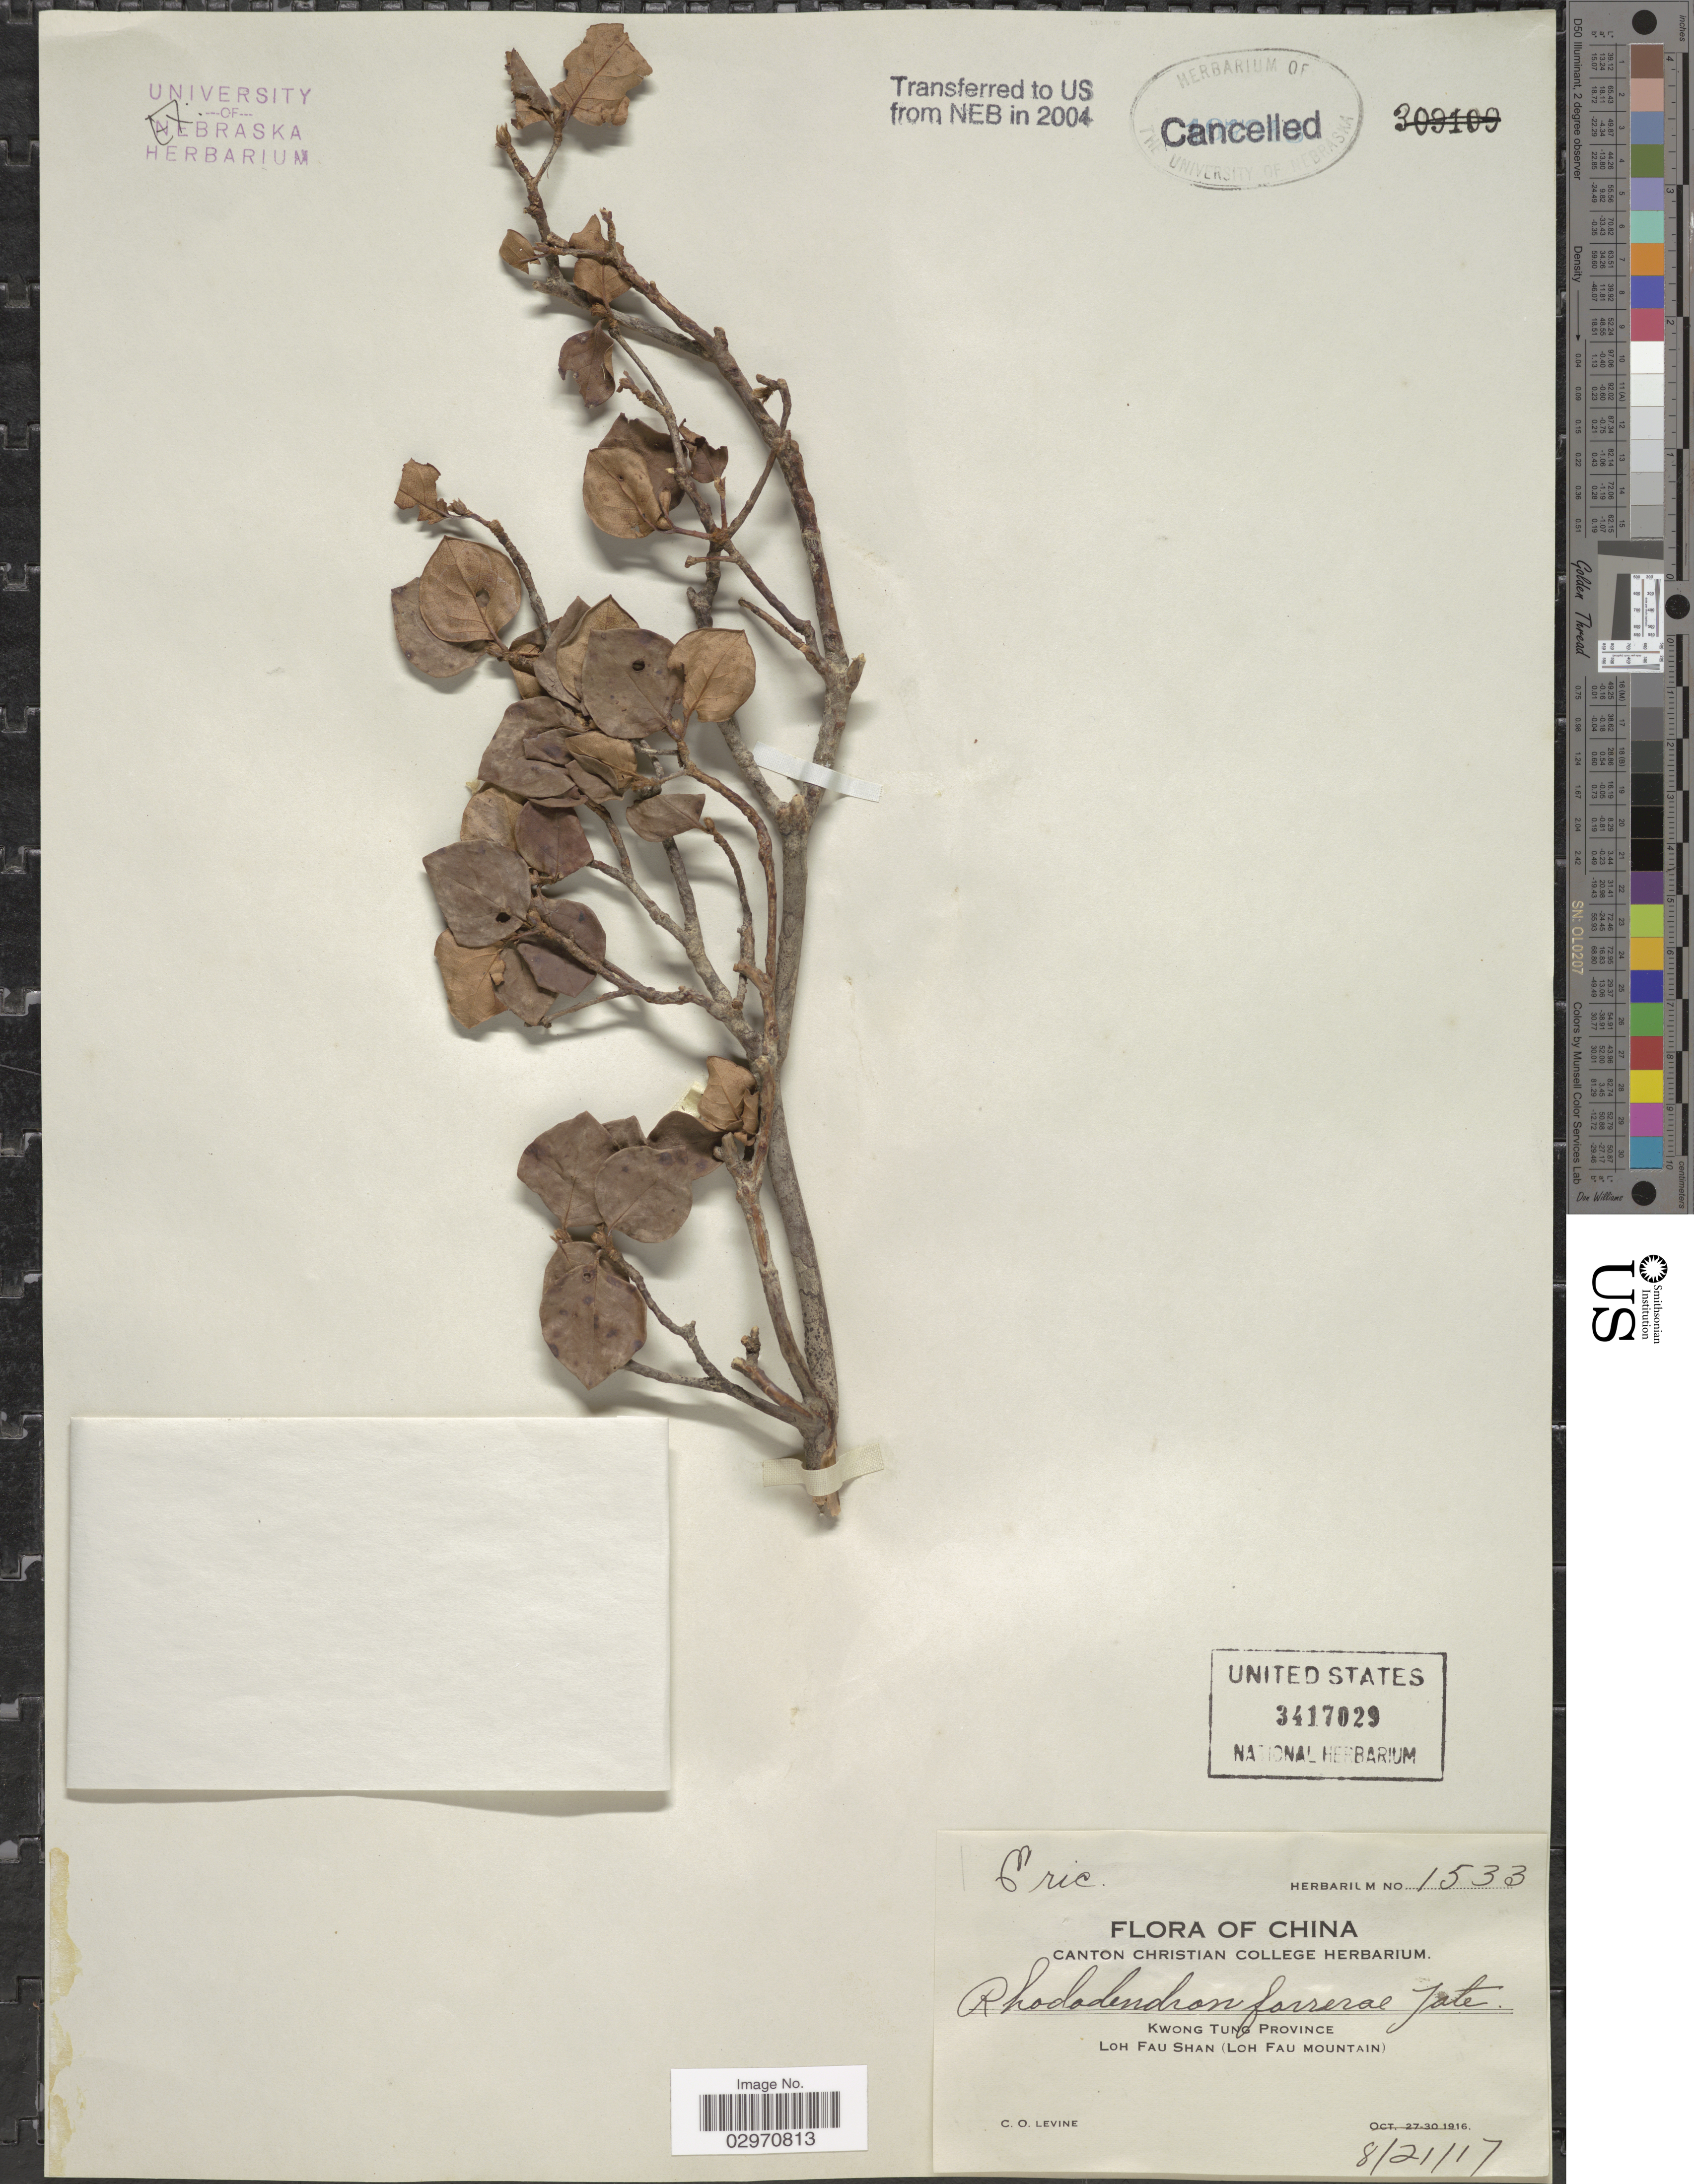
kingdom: Plantae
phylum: Tracheophyta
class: Magnoliopsida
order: Ericales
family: Ericaceae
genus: Rhododendron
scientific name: Rhododendron farrerae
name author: Sweet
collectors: C. O. Levine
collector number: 1533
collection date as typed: Transcribed d/m/y: 21/8/17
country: China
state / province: Guangdong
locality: Kwong Tung Province, Loh Fau Shan (Loh Fau Mountain).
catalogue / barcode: US 3417029